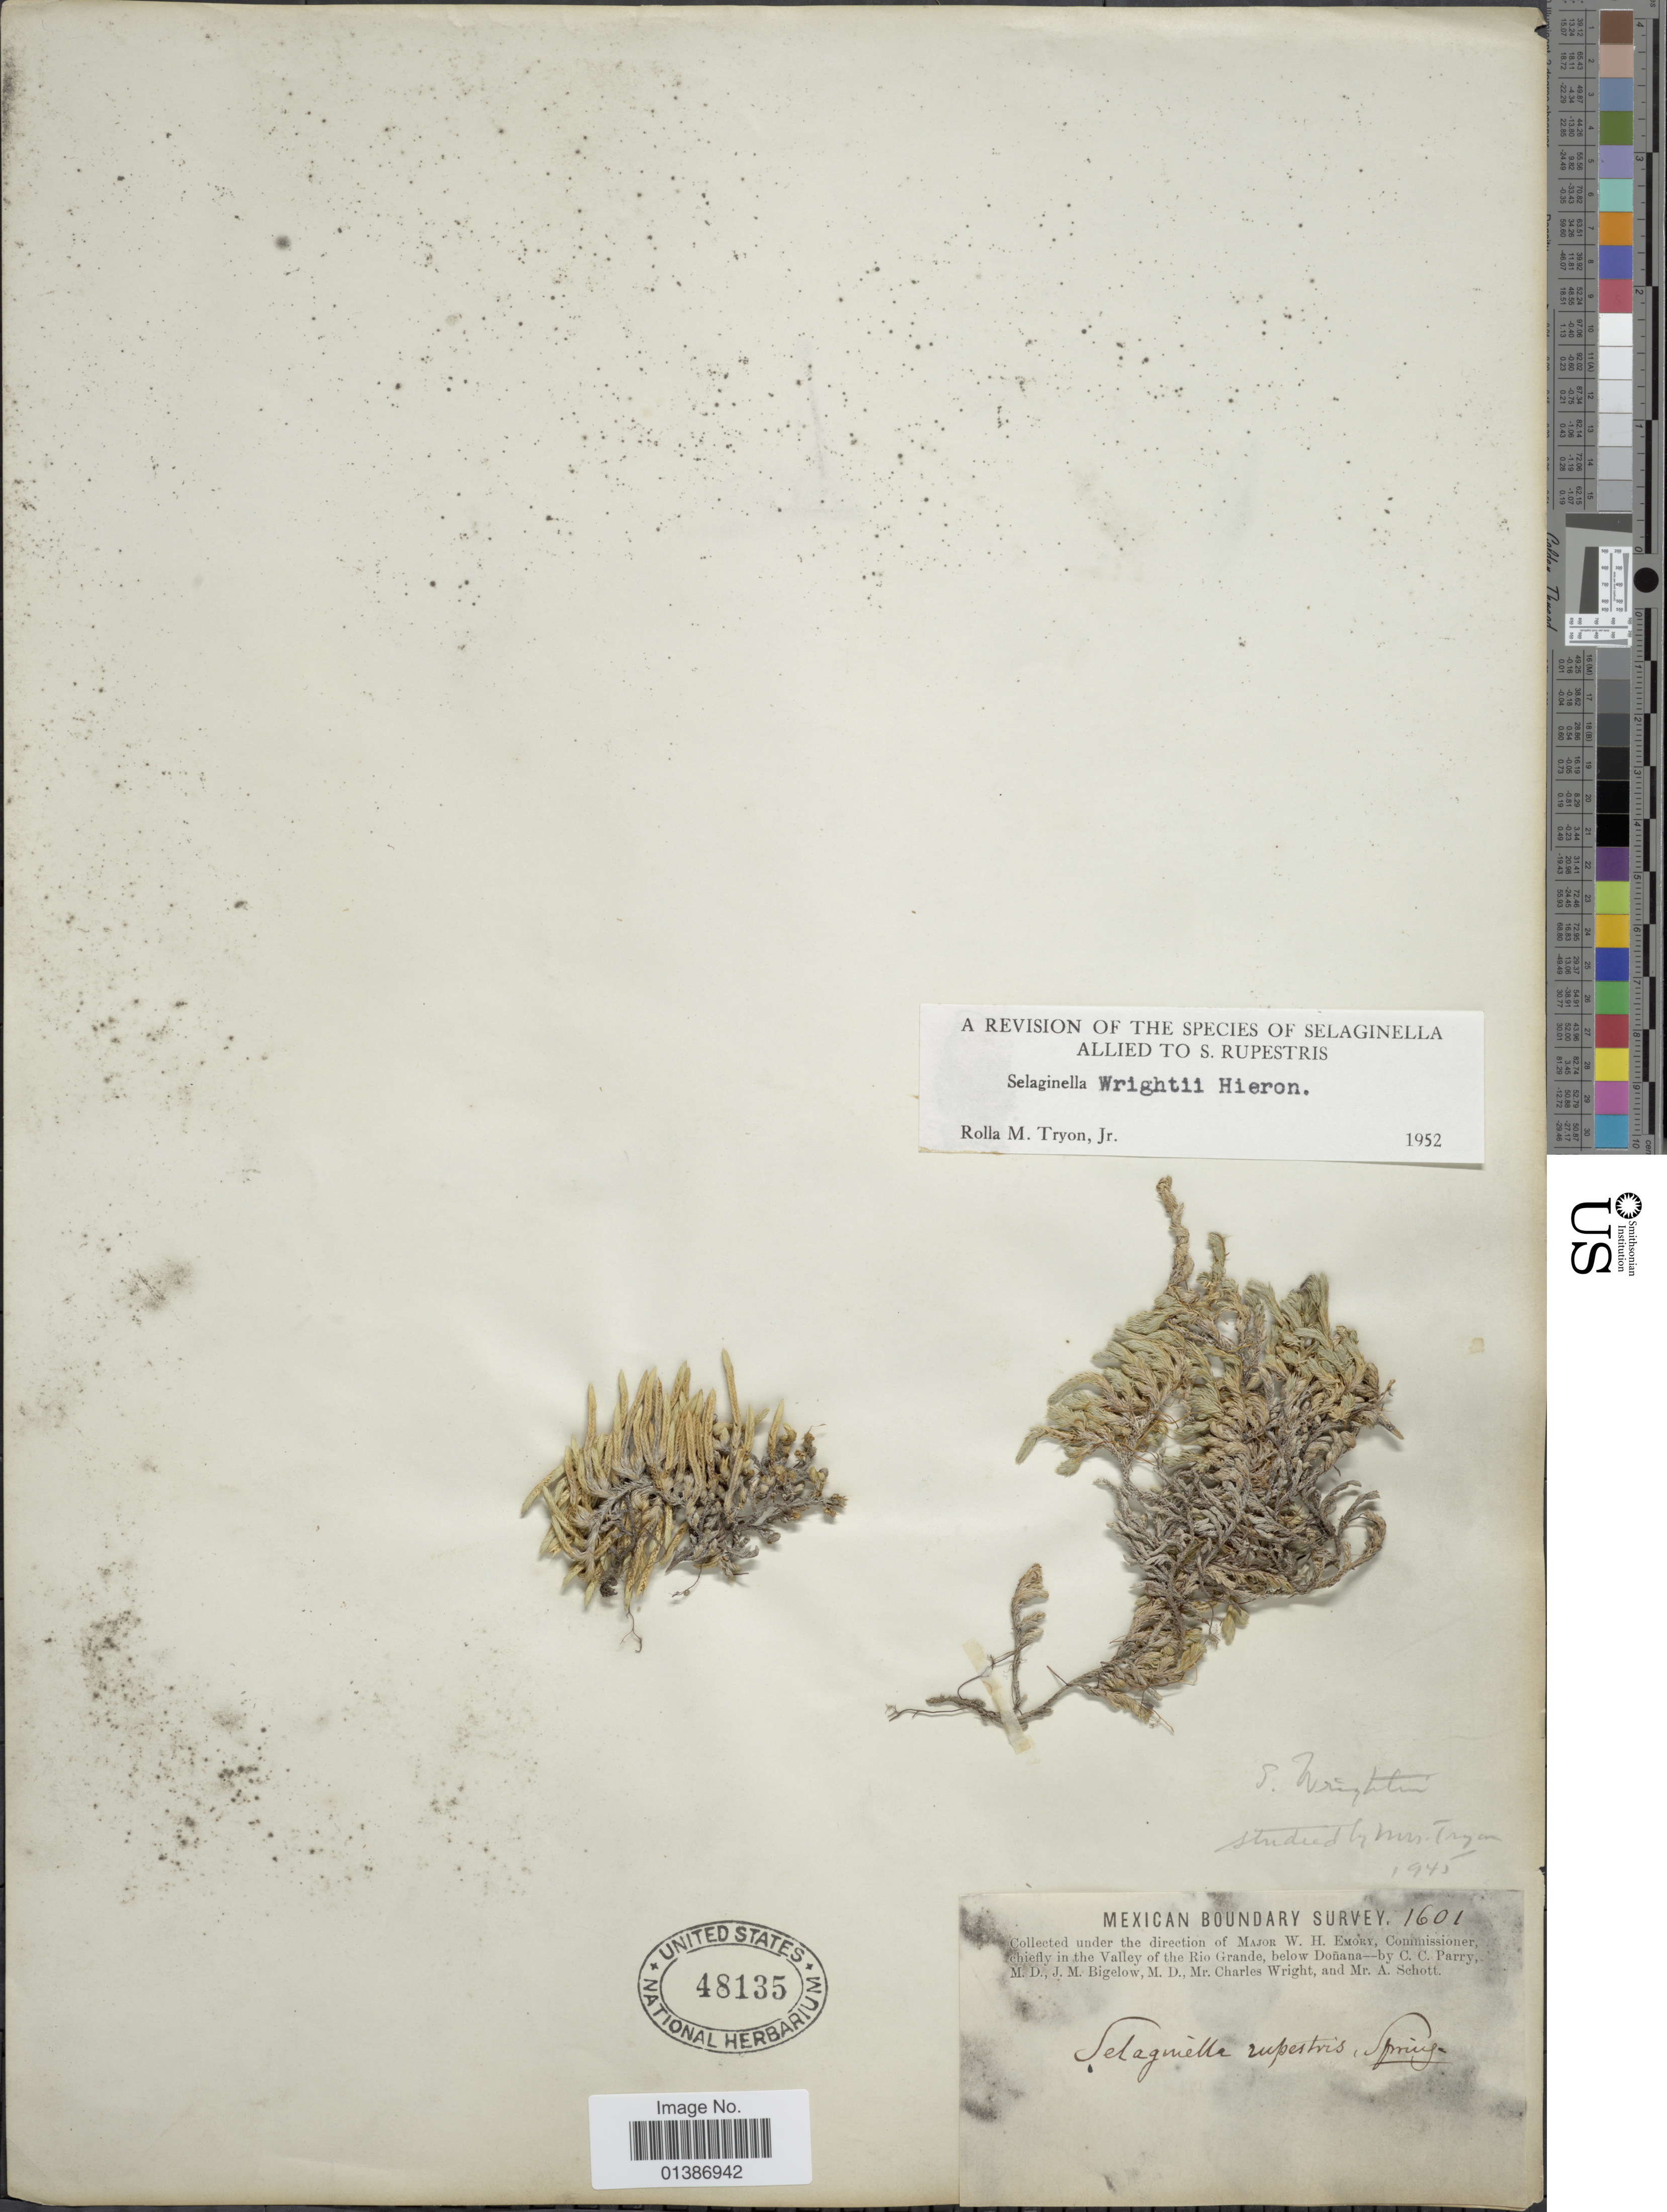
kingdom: Plantae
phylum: Tracheophyta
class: Lycopodiopsida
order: Selaginellales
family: Selaginellaceae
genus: Selaginella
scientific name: Selaginella wrightii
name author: Hieron.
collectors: W. H. Emory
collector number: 1601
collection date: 1945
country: Puerto Rico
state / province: Río Grande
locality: In the Valley of the Rio Grande, below Doñana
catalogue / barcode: US 48135